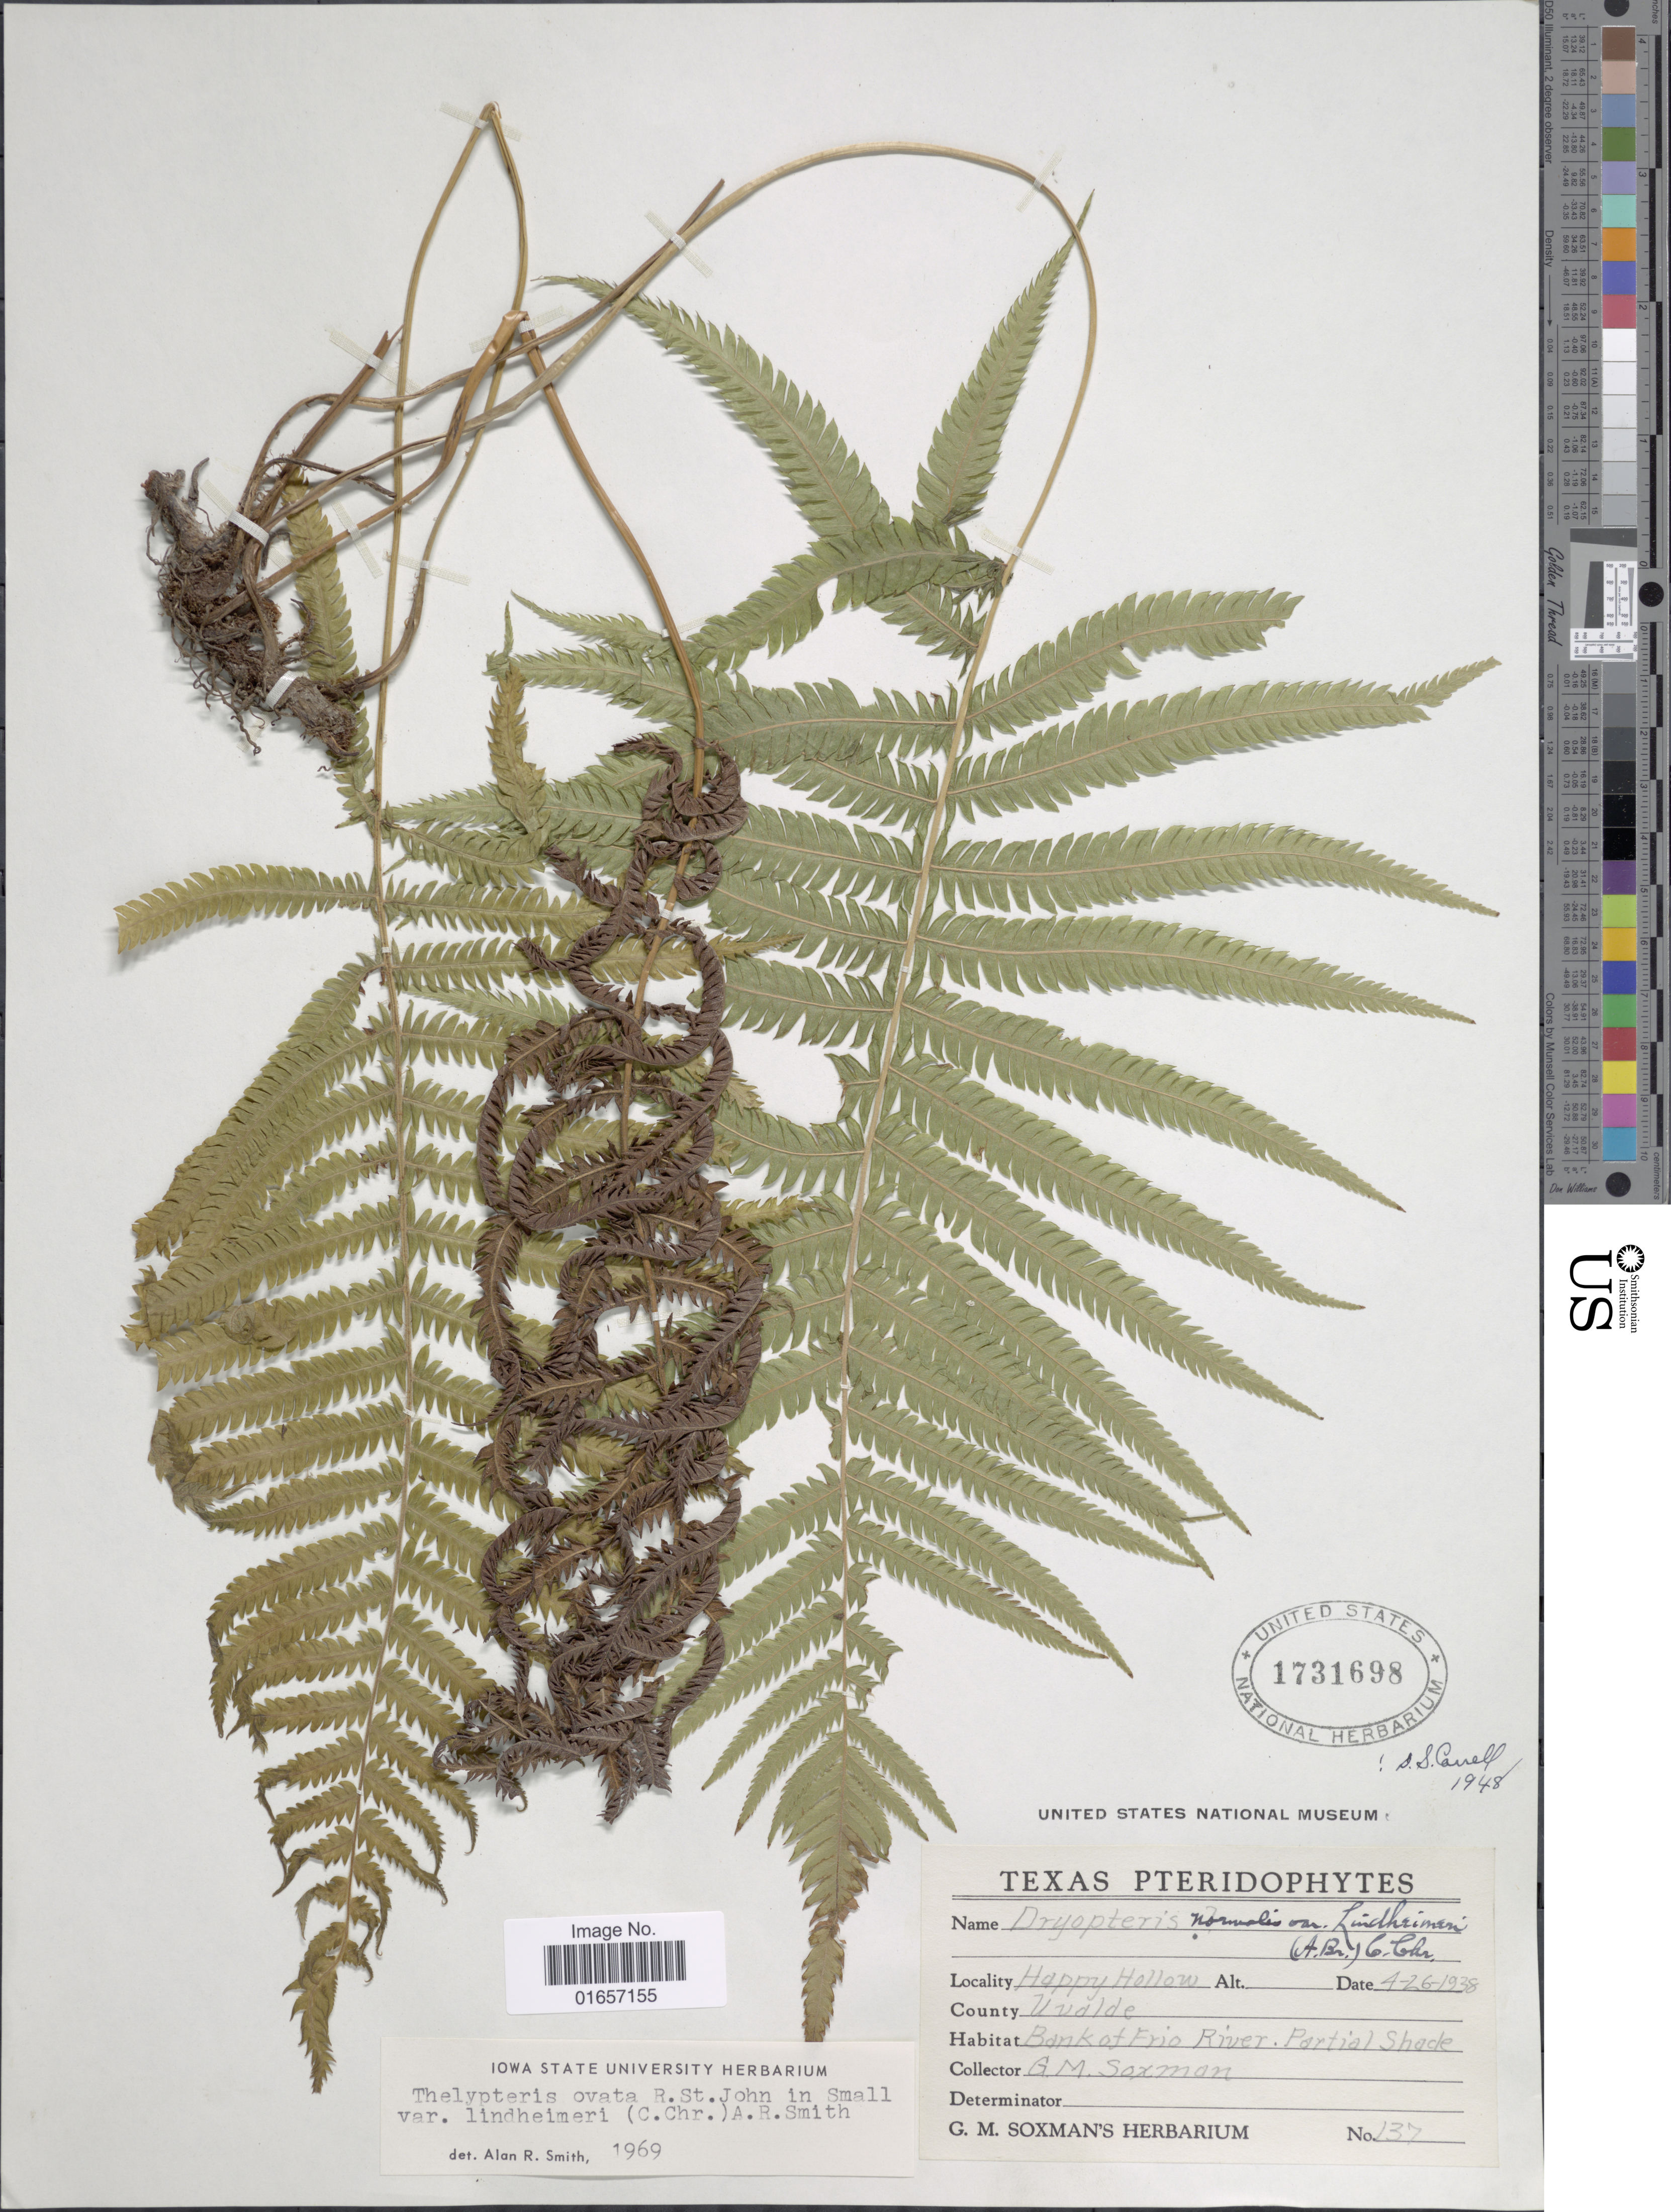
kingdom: Plantae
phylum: Tracheophyta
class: Polypodiopsida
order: Polypodiales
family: Thelypteridaceae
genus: Christella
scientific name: Christella ovata var. lindheimari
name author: (C. Chr.) A.R. Sm.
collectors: G. Soxman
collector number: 137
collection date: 1938-04-26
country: United States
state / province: Texas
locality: Happy Hollow, Uvalde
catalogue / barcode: US 1731698